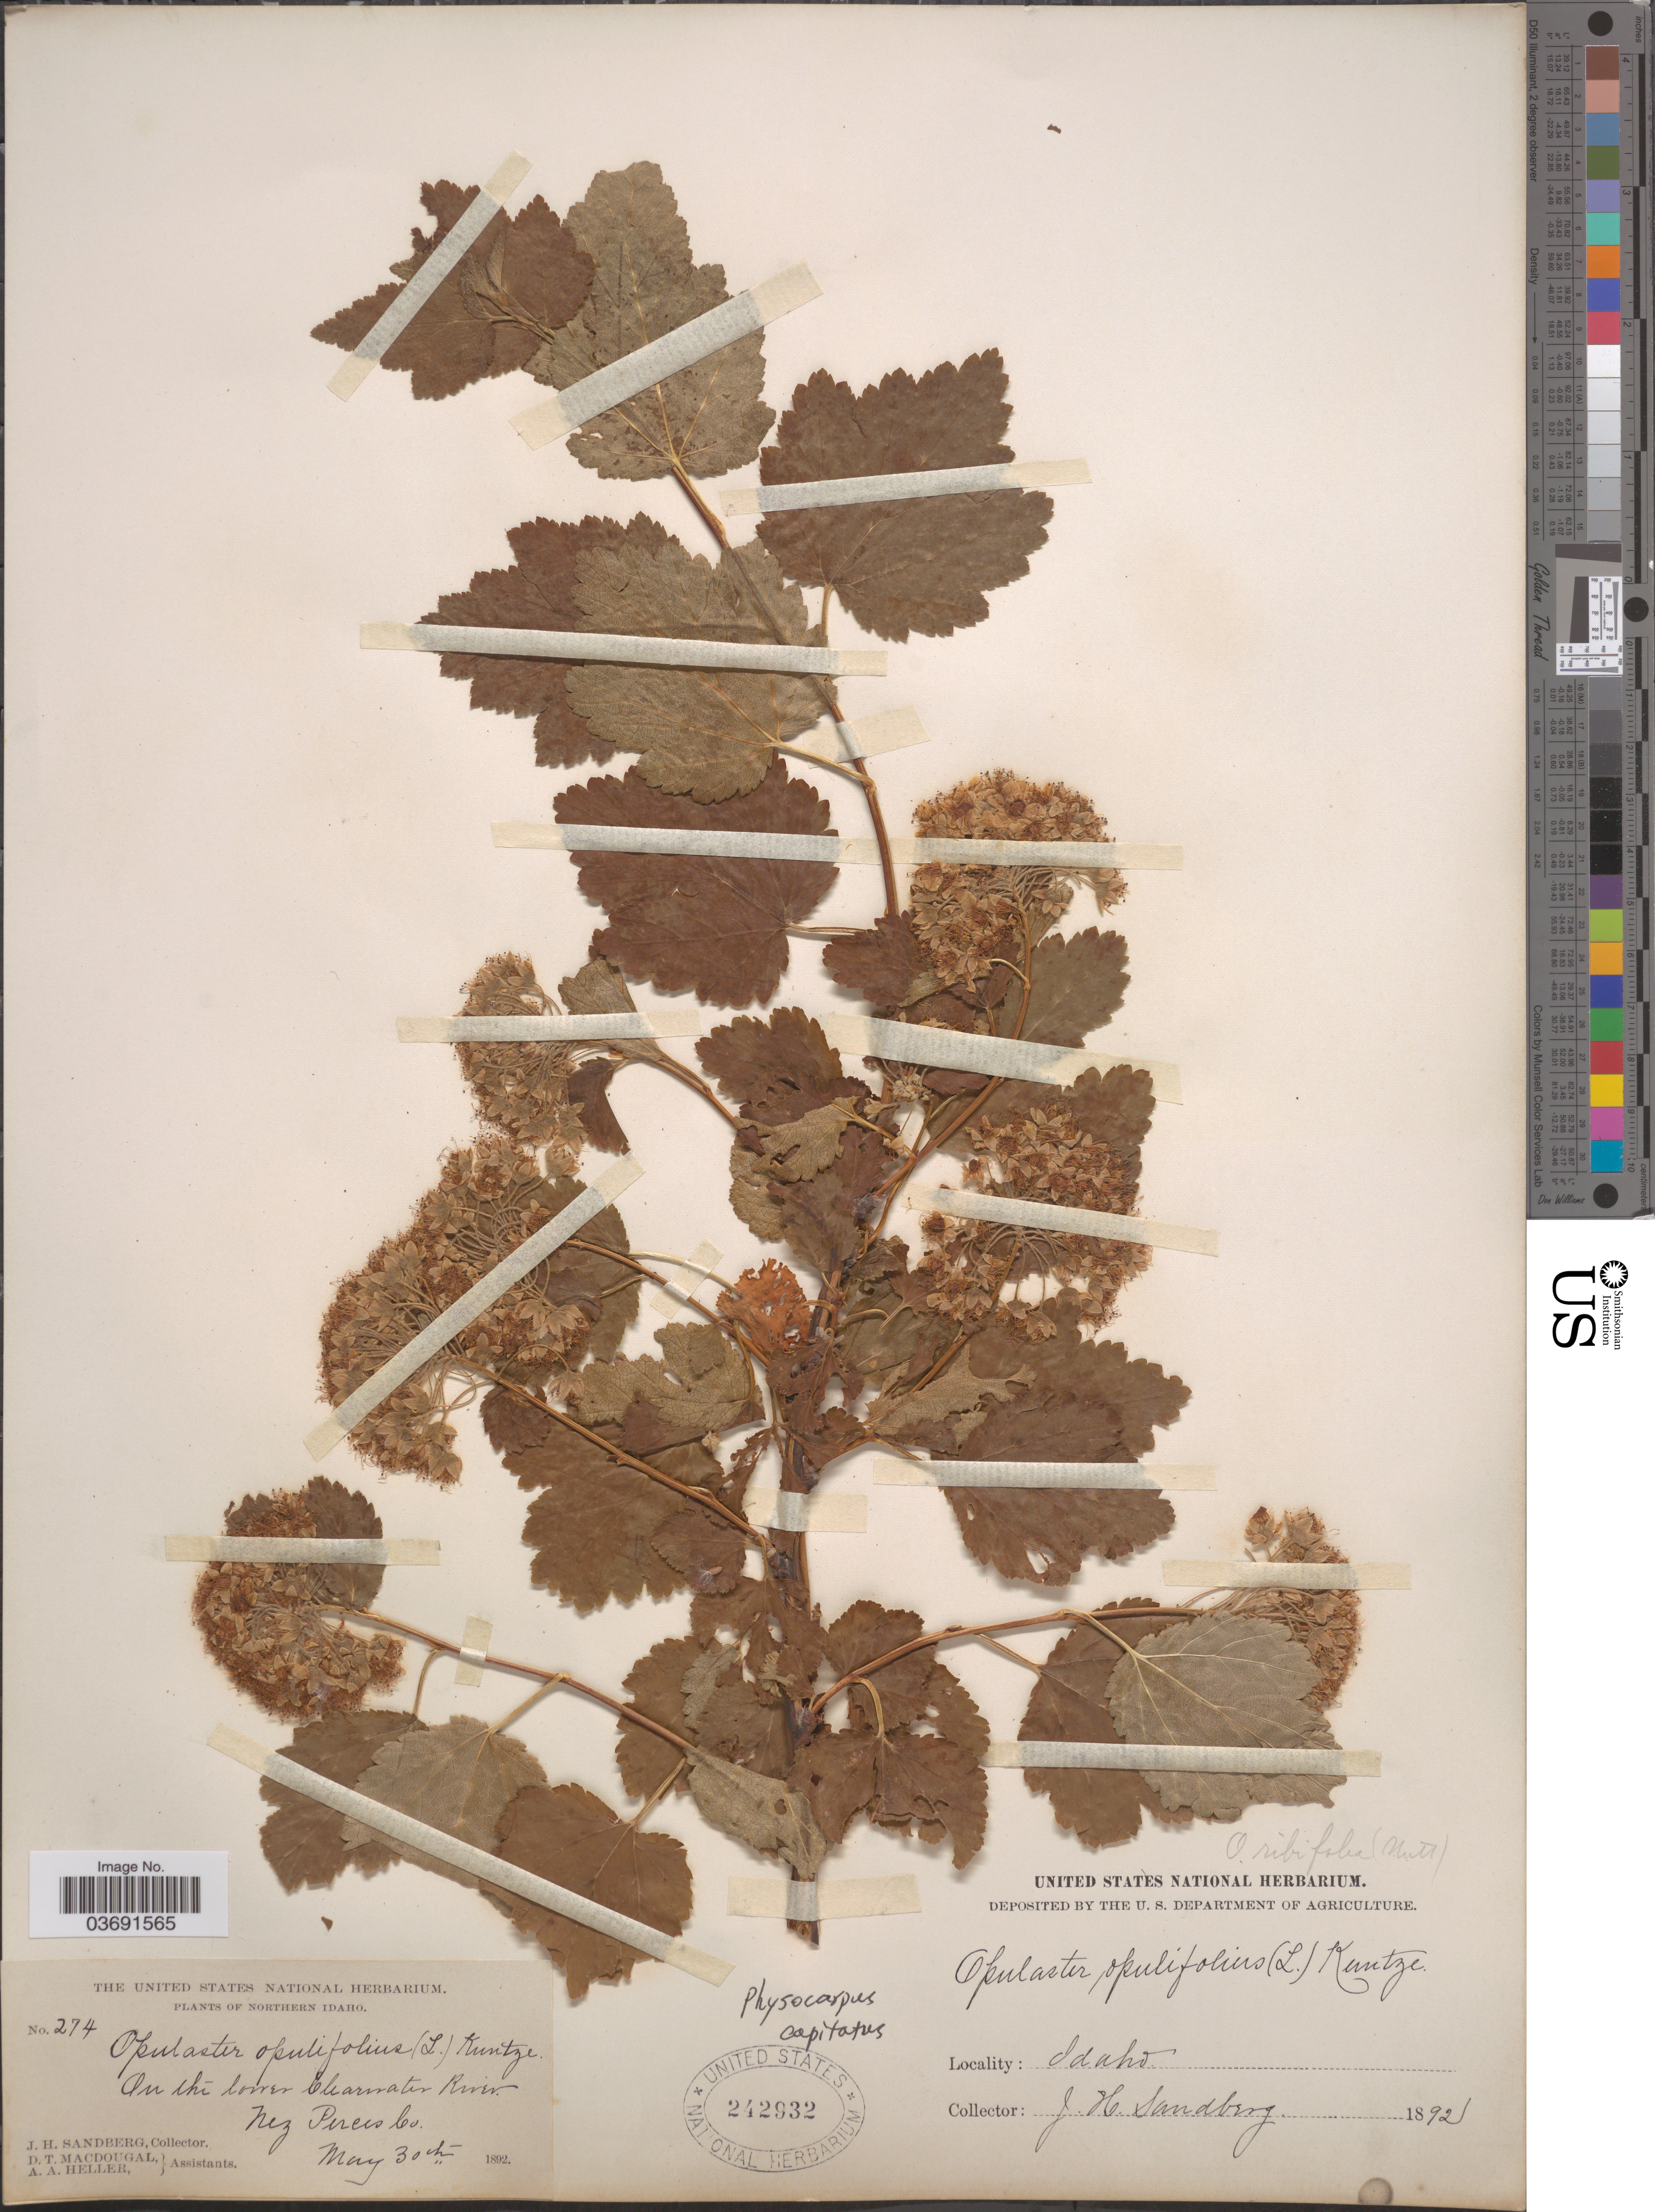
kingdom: Plantae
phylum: Tracheophyta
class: Magnoliopsida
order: Rosales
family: Rosaceae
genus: Physocarpus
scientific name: Physocarpus capitatus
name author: (Pursh) Kuntze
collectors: J. H. Sandberg, D. T. MacDougal & A. A. Heller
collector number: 274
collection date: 1892-05-30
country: United States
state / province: Idaho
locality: Northern Idaho. On the lower Clearwater River. Nez Perces Co.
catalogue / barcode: US 242932